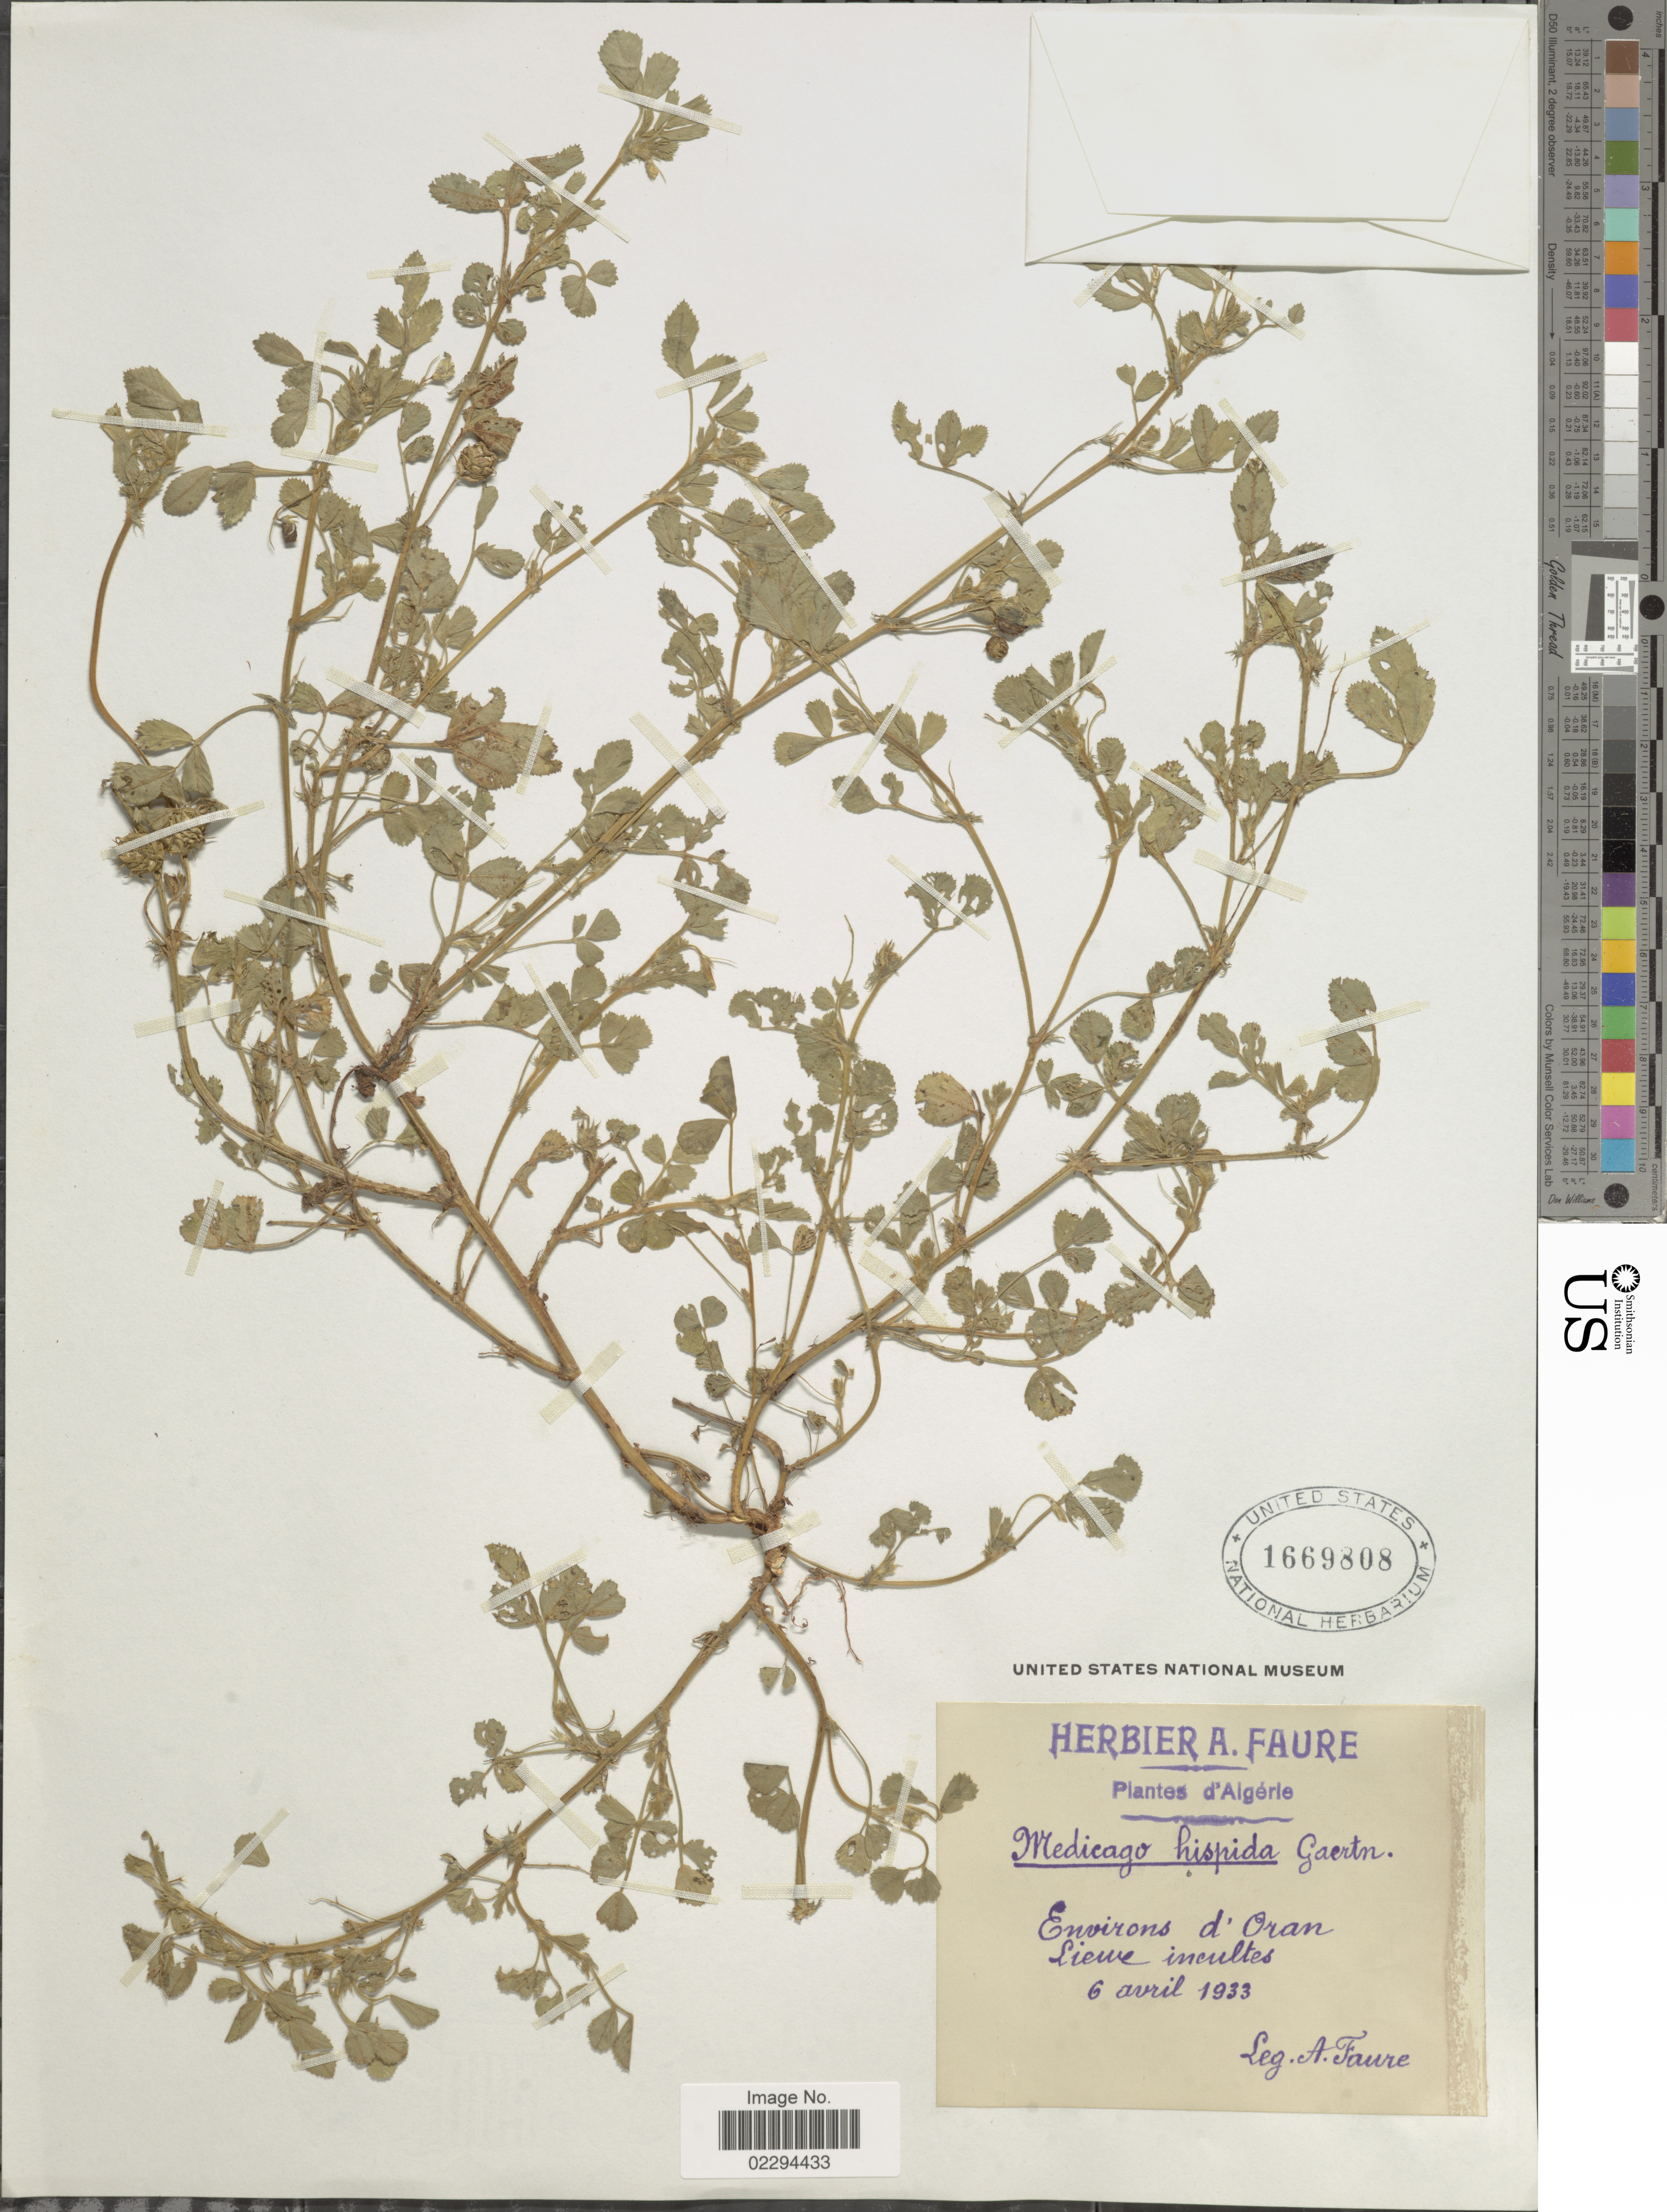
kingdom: Plantae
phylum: Tracheophyta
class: Magnoliopsida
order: Fabales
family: Fabaceae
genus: Medicago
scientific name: Medicago hispida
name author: Gaertn.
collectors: A. Faure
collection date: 1933-04-06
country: Algeria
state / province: Oran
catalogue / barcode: US 1669808